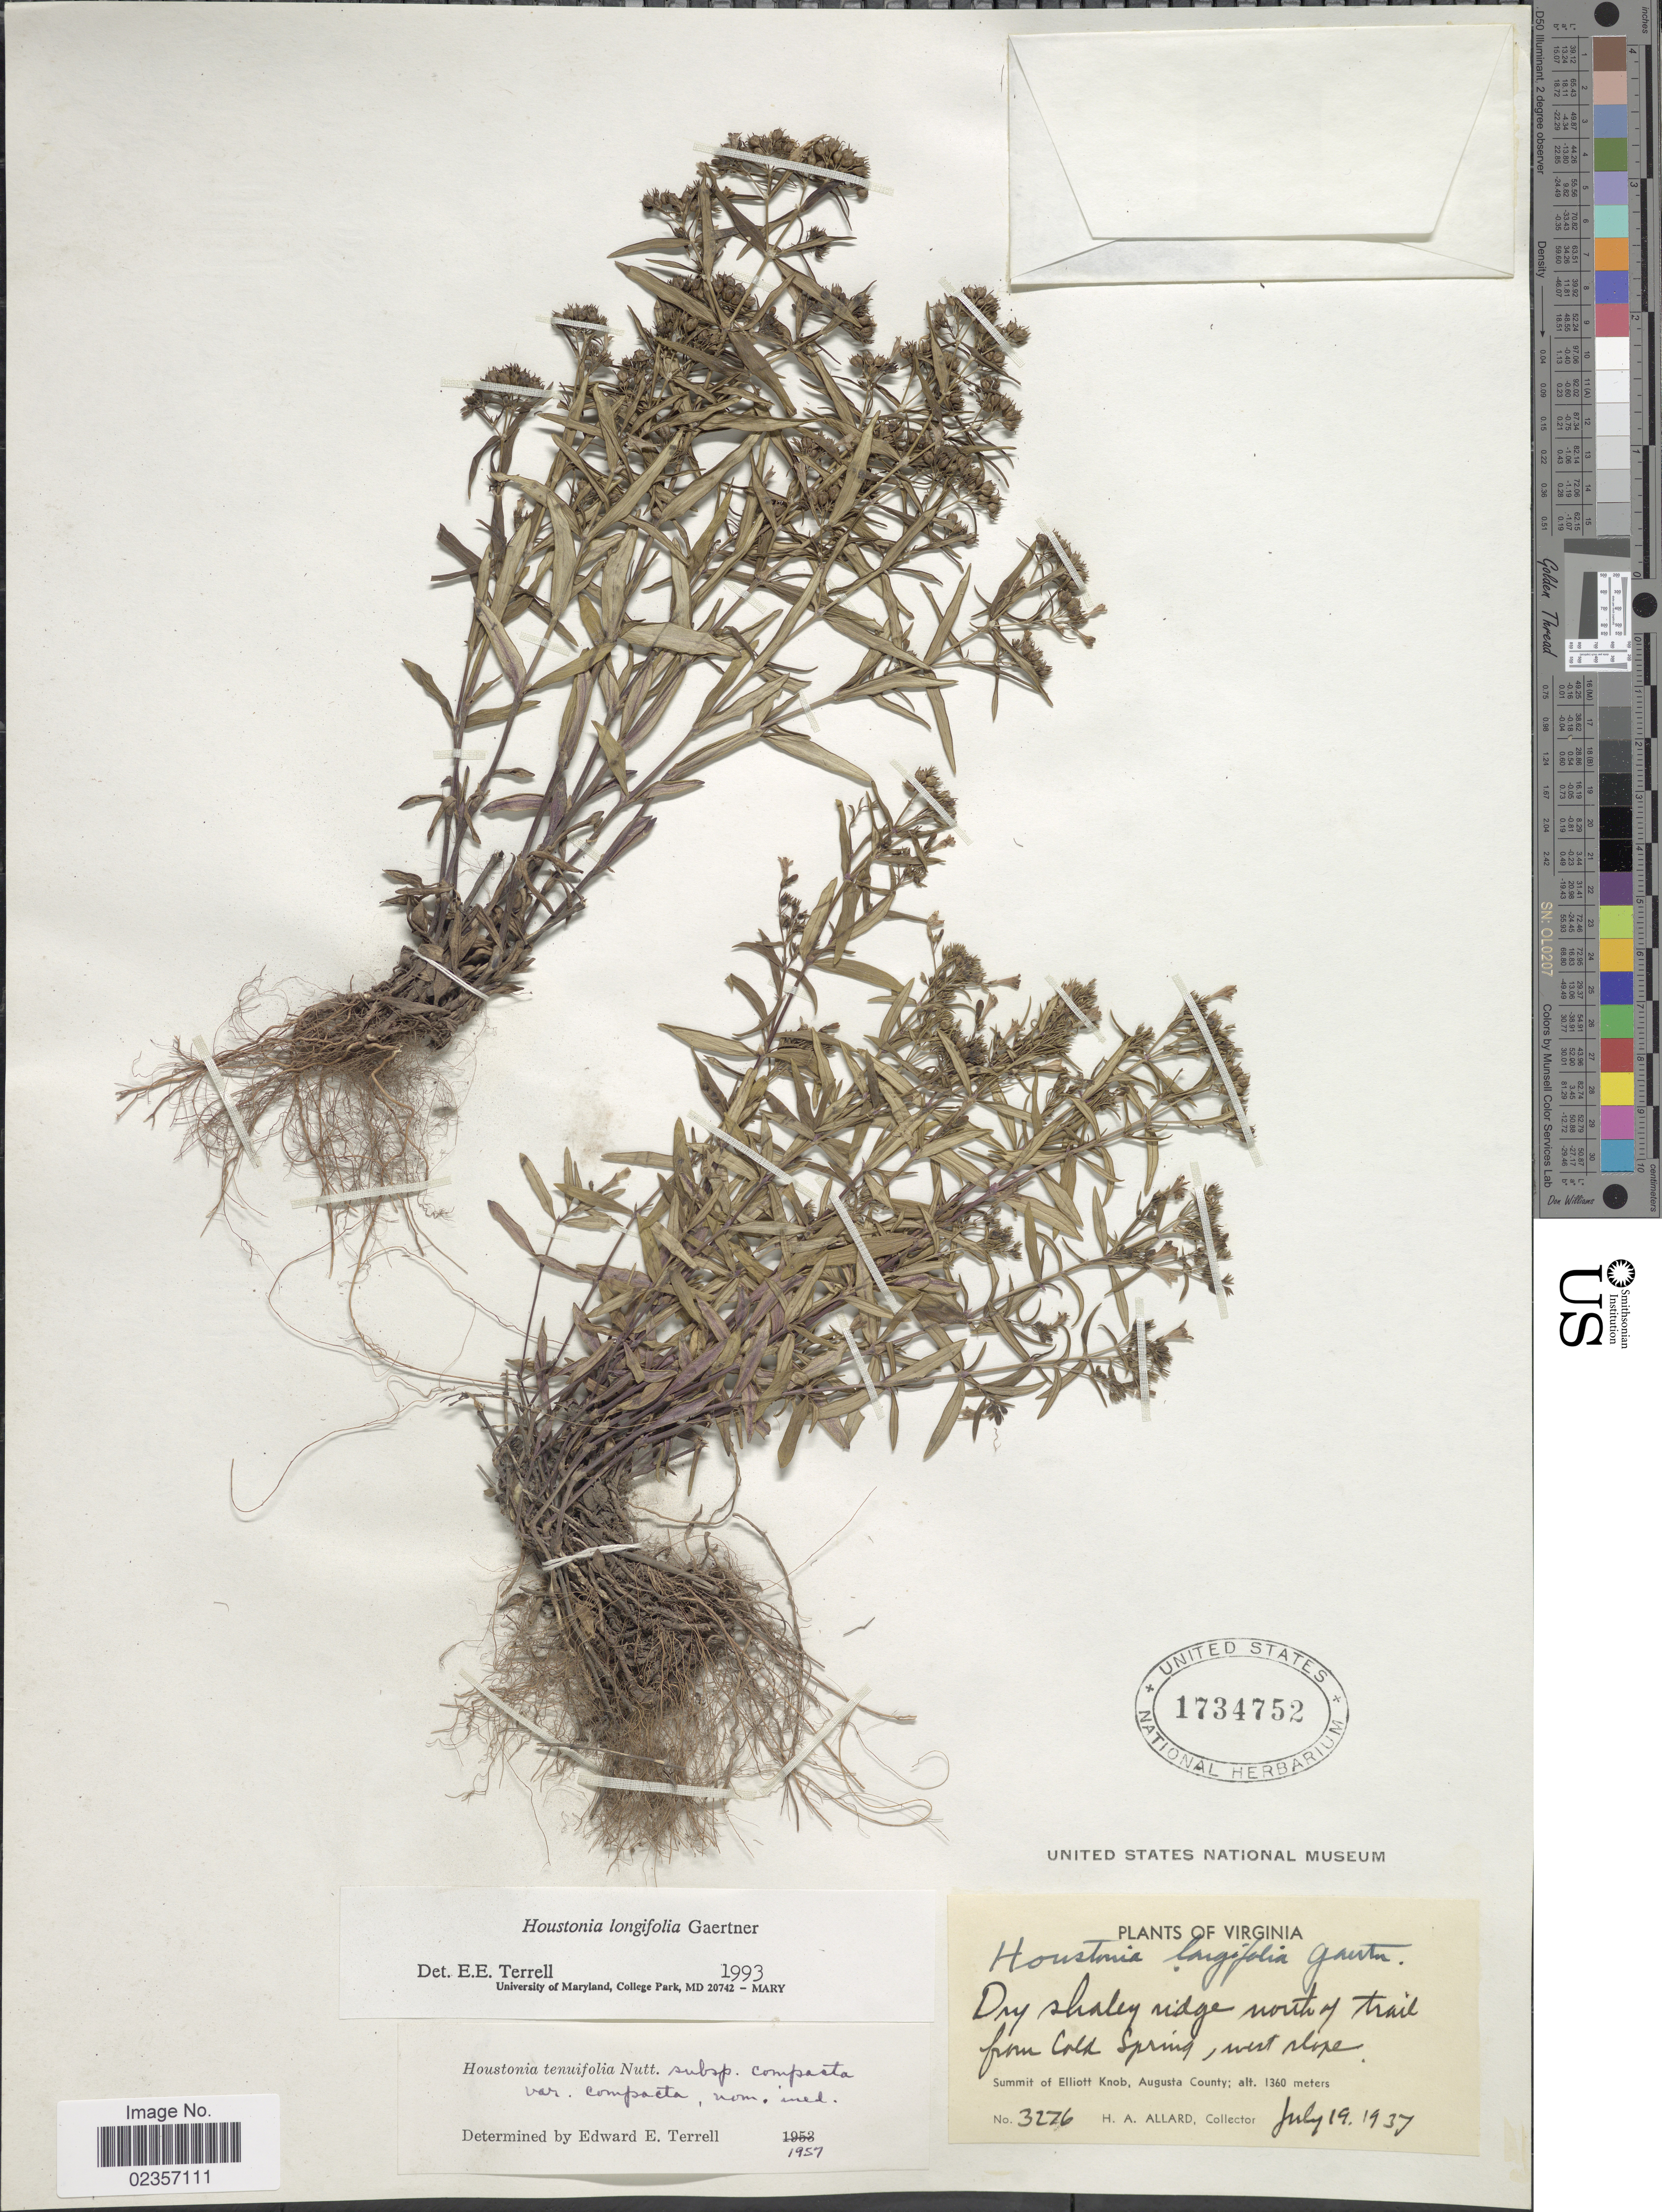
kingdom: Plantae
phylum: Tracheophyta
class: Magnoliopsida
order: Gentianales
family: Rubiaceae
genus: Houstonia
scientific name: Houstonia longifolia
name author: Gaertn.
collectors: H. A. Allard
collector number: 3276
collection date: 1937-07-19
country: United States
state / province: Virginia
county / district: Augusta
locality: Dry shaley ridge north of trail from Cold Spring, west slope, Summit of Elliott Knob, Augusta County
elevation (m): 1360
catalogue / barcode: US 1734752